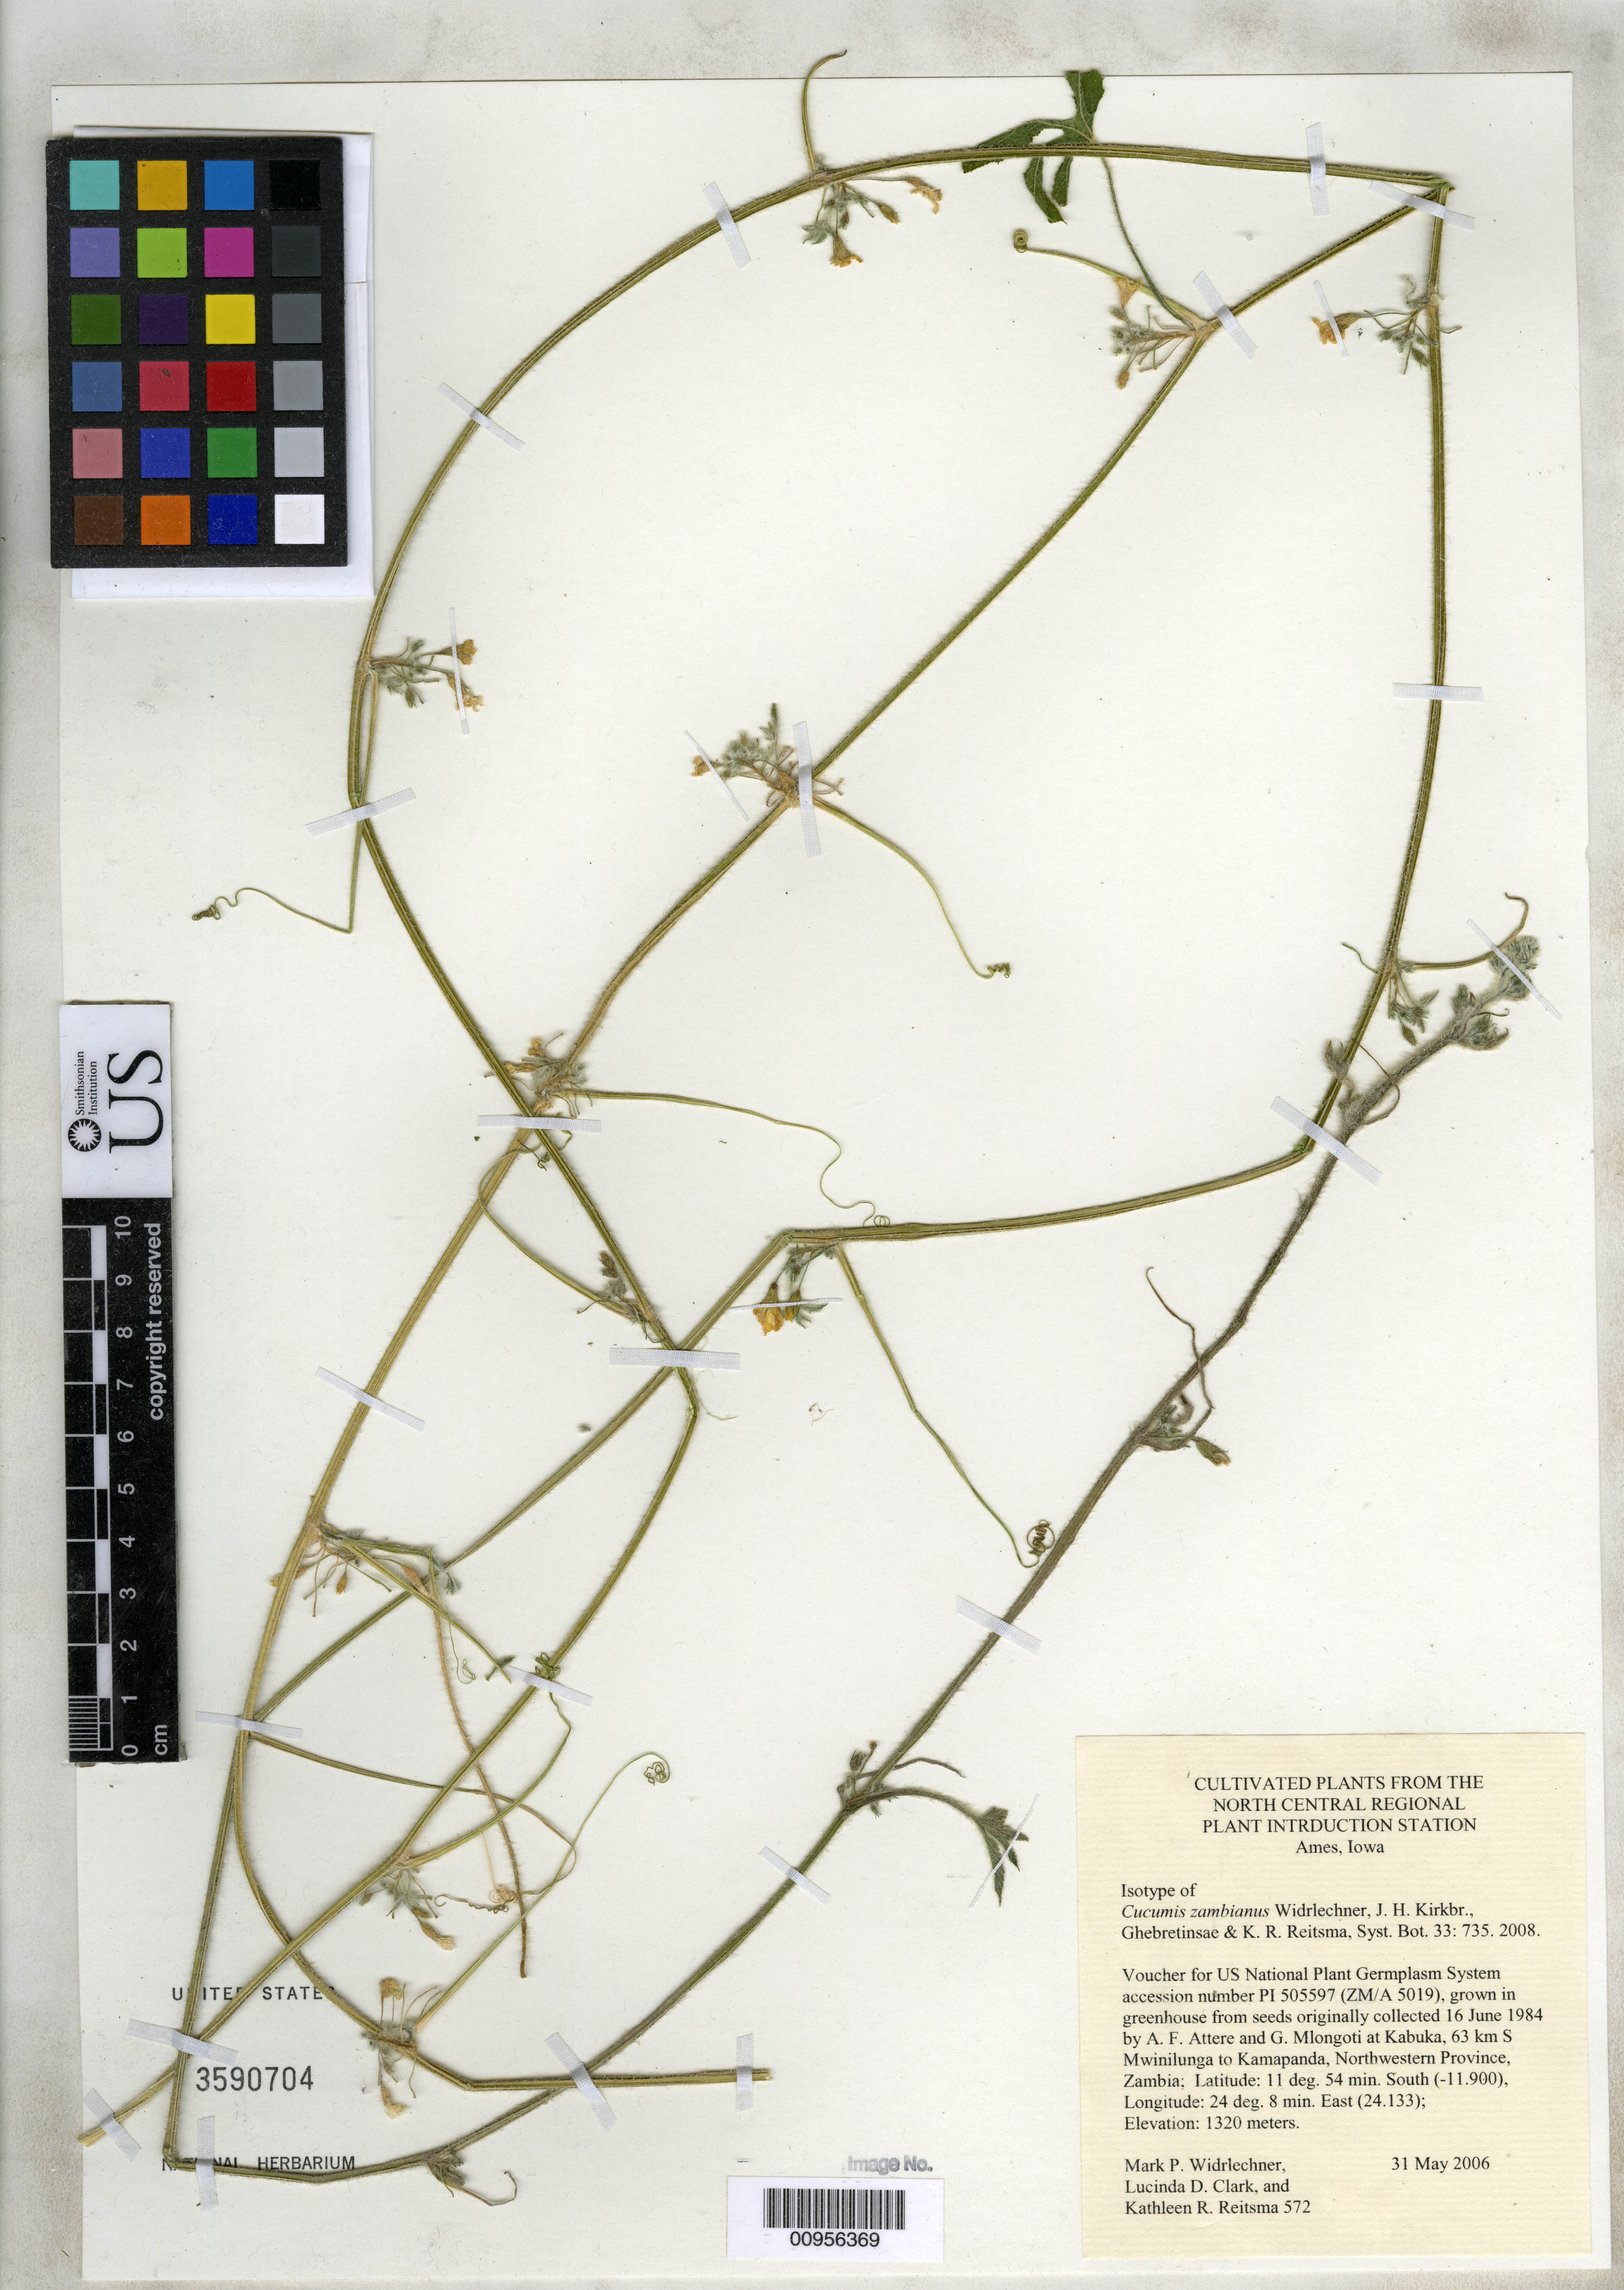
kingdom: Plantae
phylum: Tracheophyta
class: Magnoliopsida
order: Cucurbitales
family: Cucurbitaceae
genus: Cucumis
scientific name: Cucumis zambianus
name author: Widrlechner & et al.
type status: Isotype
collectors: M. Widrlechner, L. D. Clark & K. Reitsma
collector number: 572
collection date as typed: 31 May 2006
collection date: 2006-05-31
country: Zambia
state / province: North-Western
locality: Kabuka, 63 km S of Mwinilunga to Kamapanda, Northwestern Province. [Cultivated at the USDA North Central Regional Plant Introduction Station, Ames, Iowa]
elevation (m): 1320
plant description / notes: Voucher for US National Plant Germplasm System accession number PI 505597 (ZM/A 5019), grown in greenhouse from seeds originally collected 16 June 1984 by A.F. Attere and G. Mlongoti.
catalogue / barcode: US 3590704